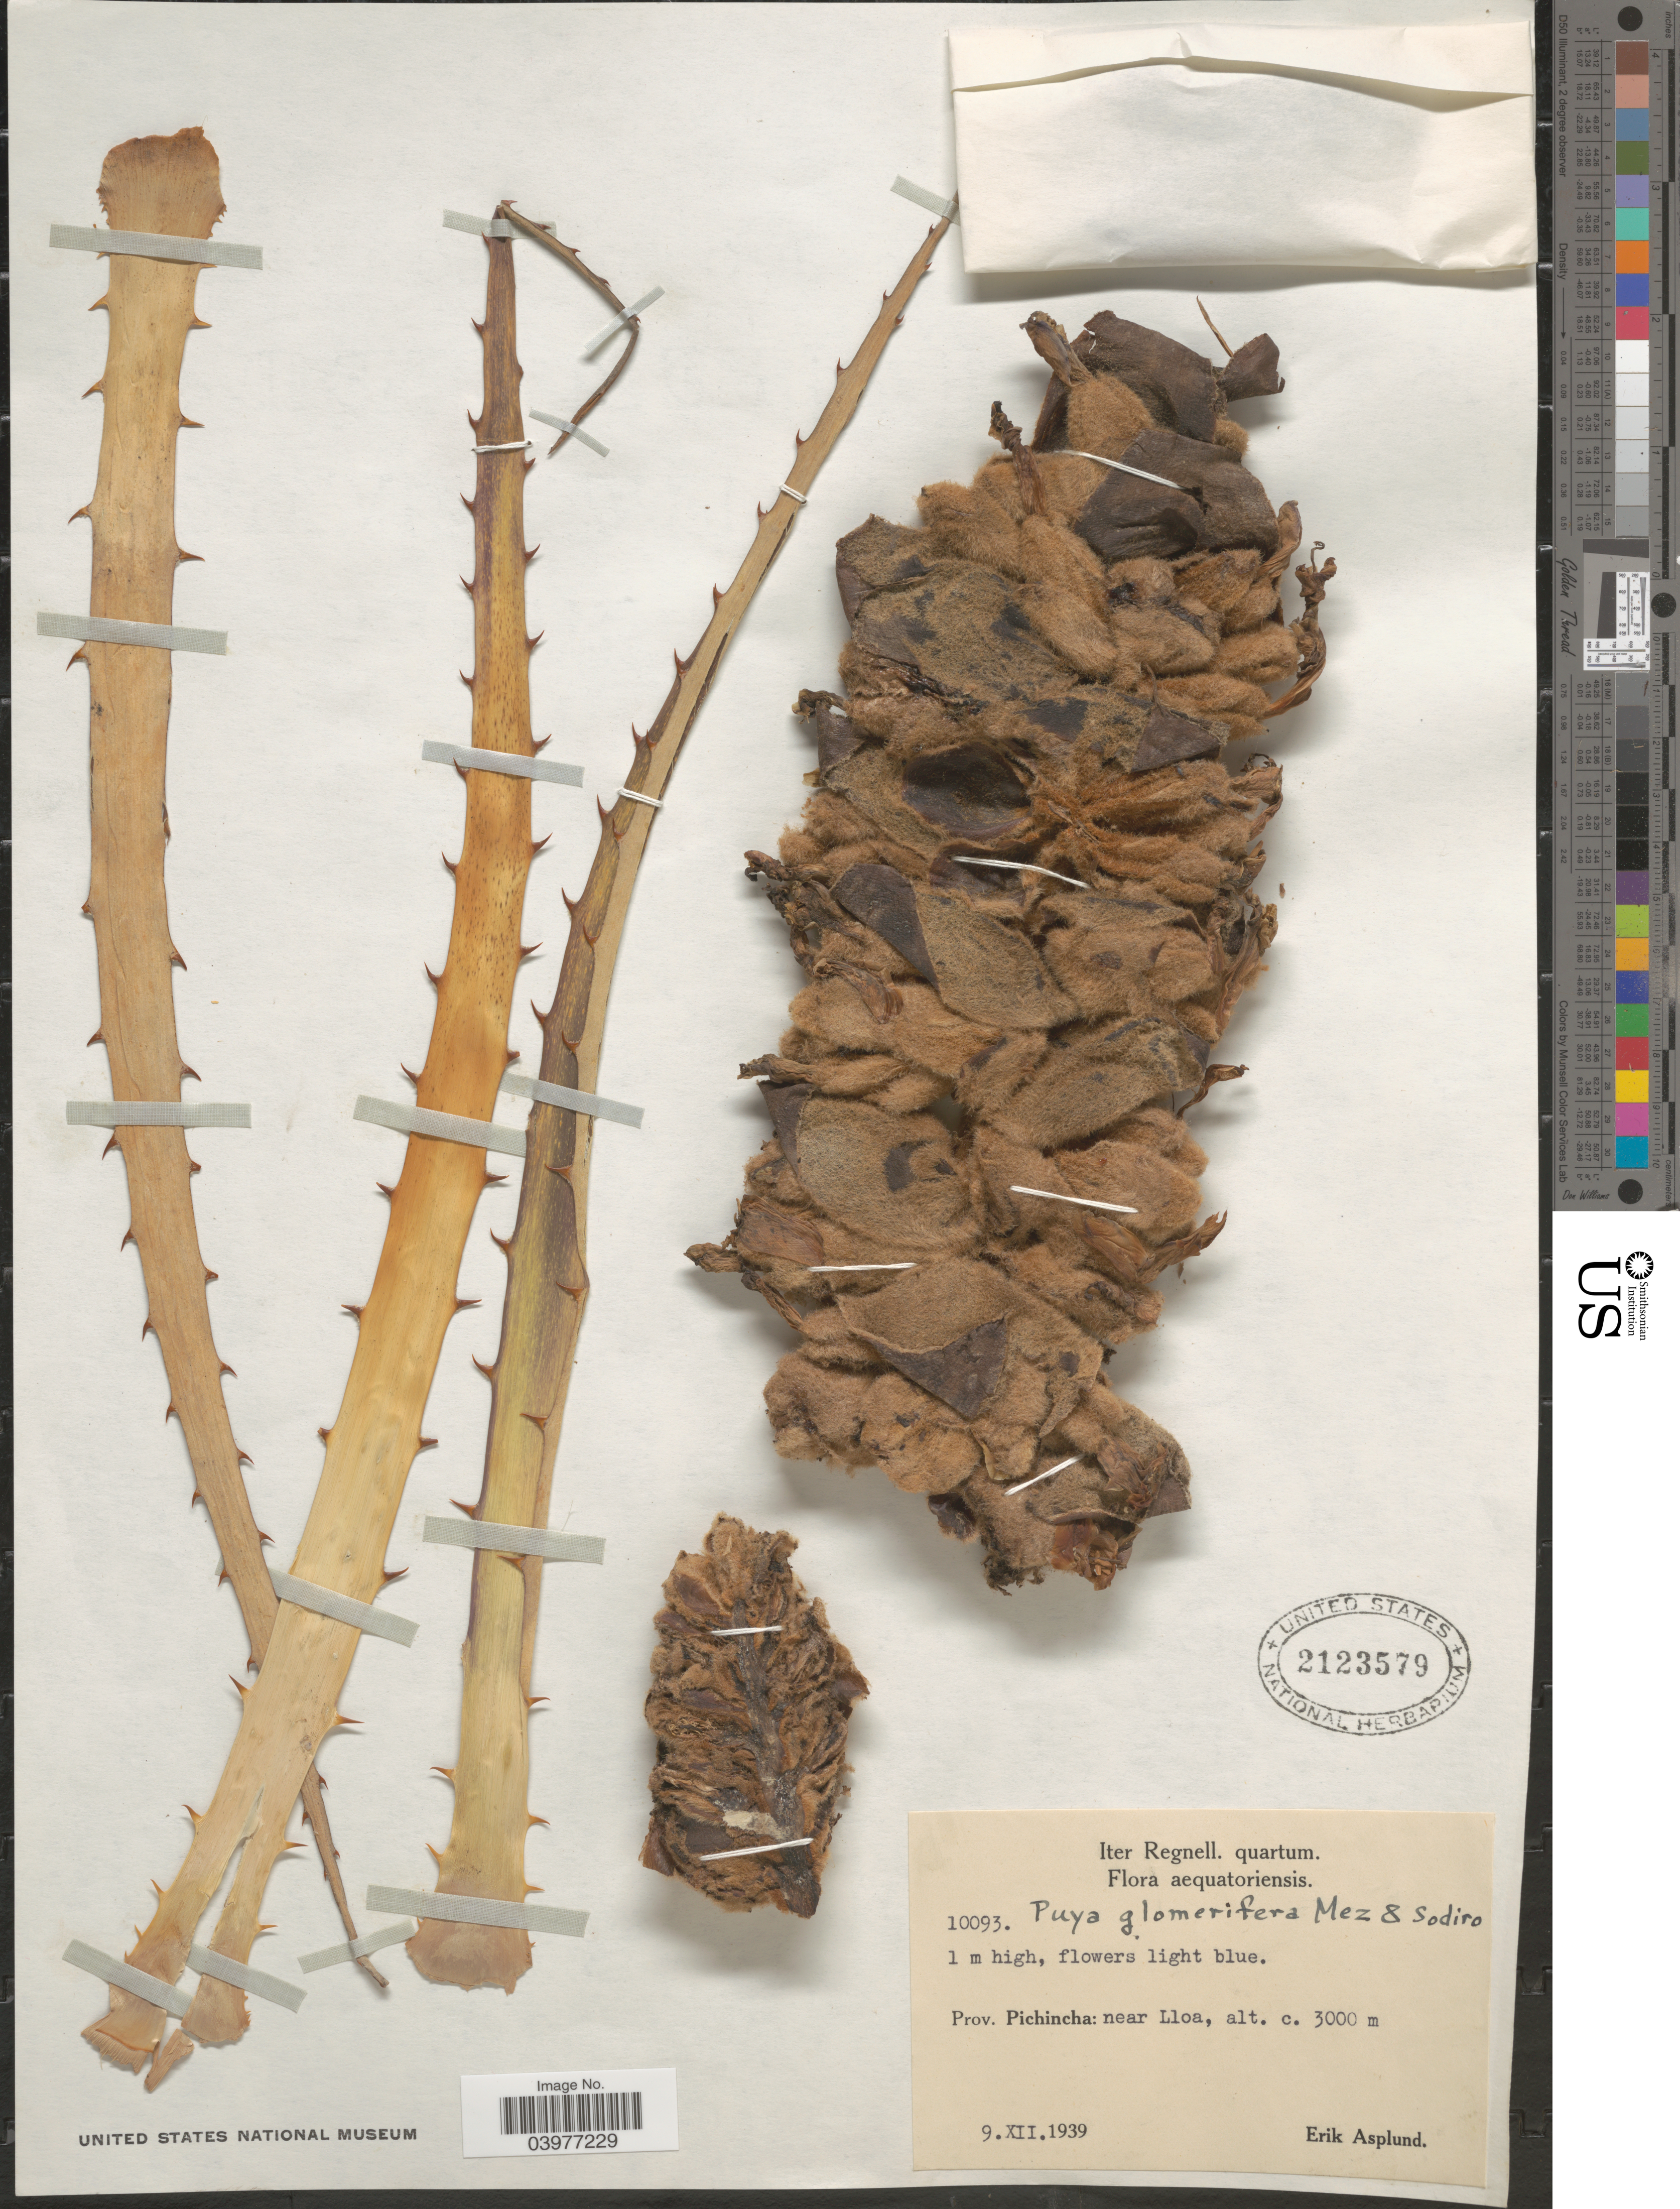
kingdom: Plantae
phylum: Tracheophyta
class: Liliopsida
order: Poales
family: Bromeliaceae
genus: Puya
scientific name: Puya glomerifera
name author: Mez & Sodiro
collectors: E. Asplund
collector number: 10093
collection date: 1939-12-09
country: Ecuador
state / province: Pichincha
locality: Near Lloa.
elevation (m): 3000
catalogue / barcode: US 2123579